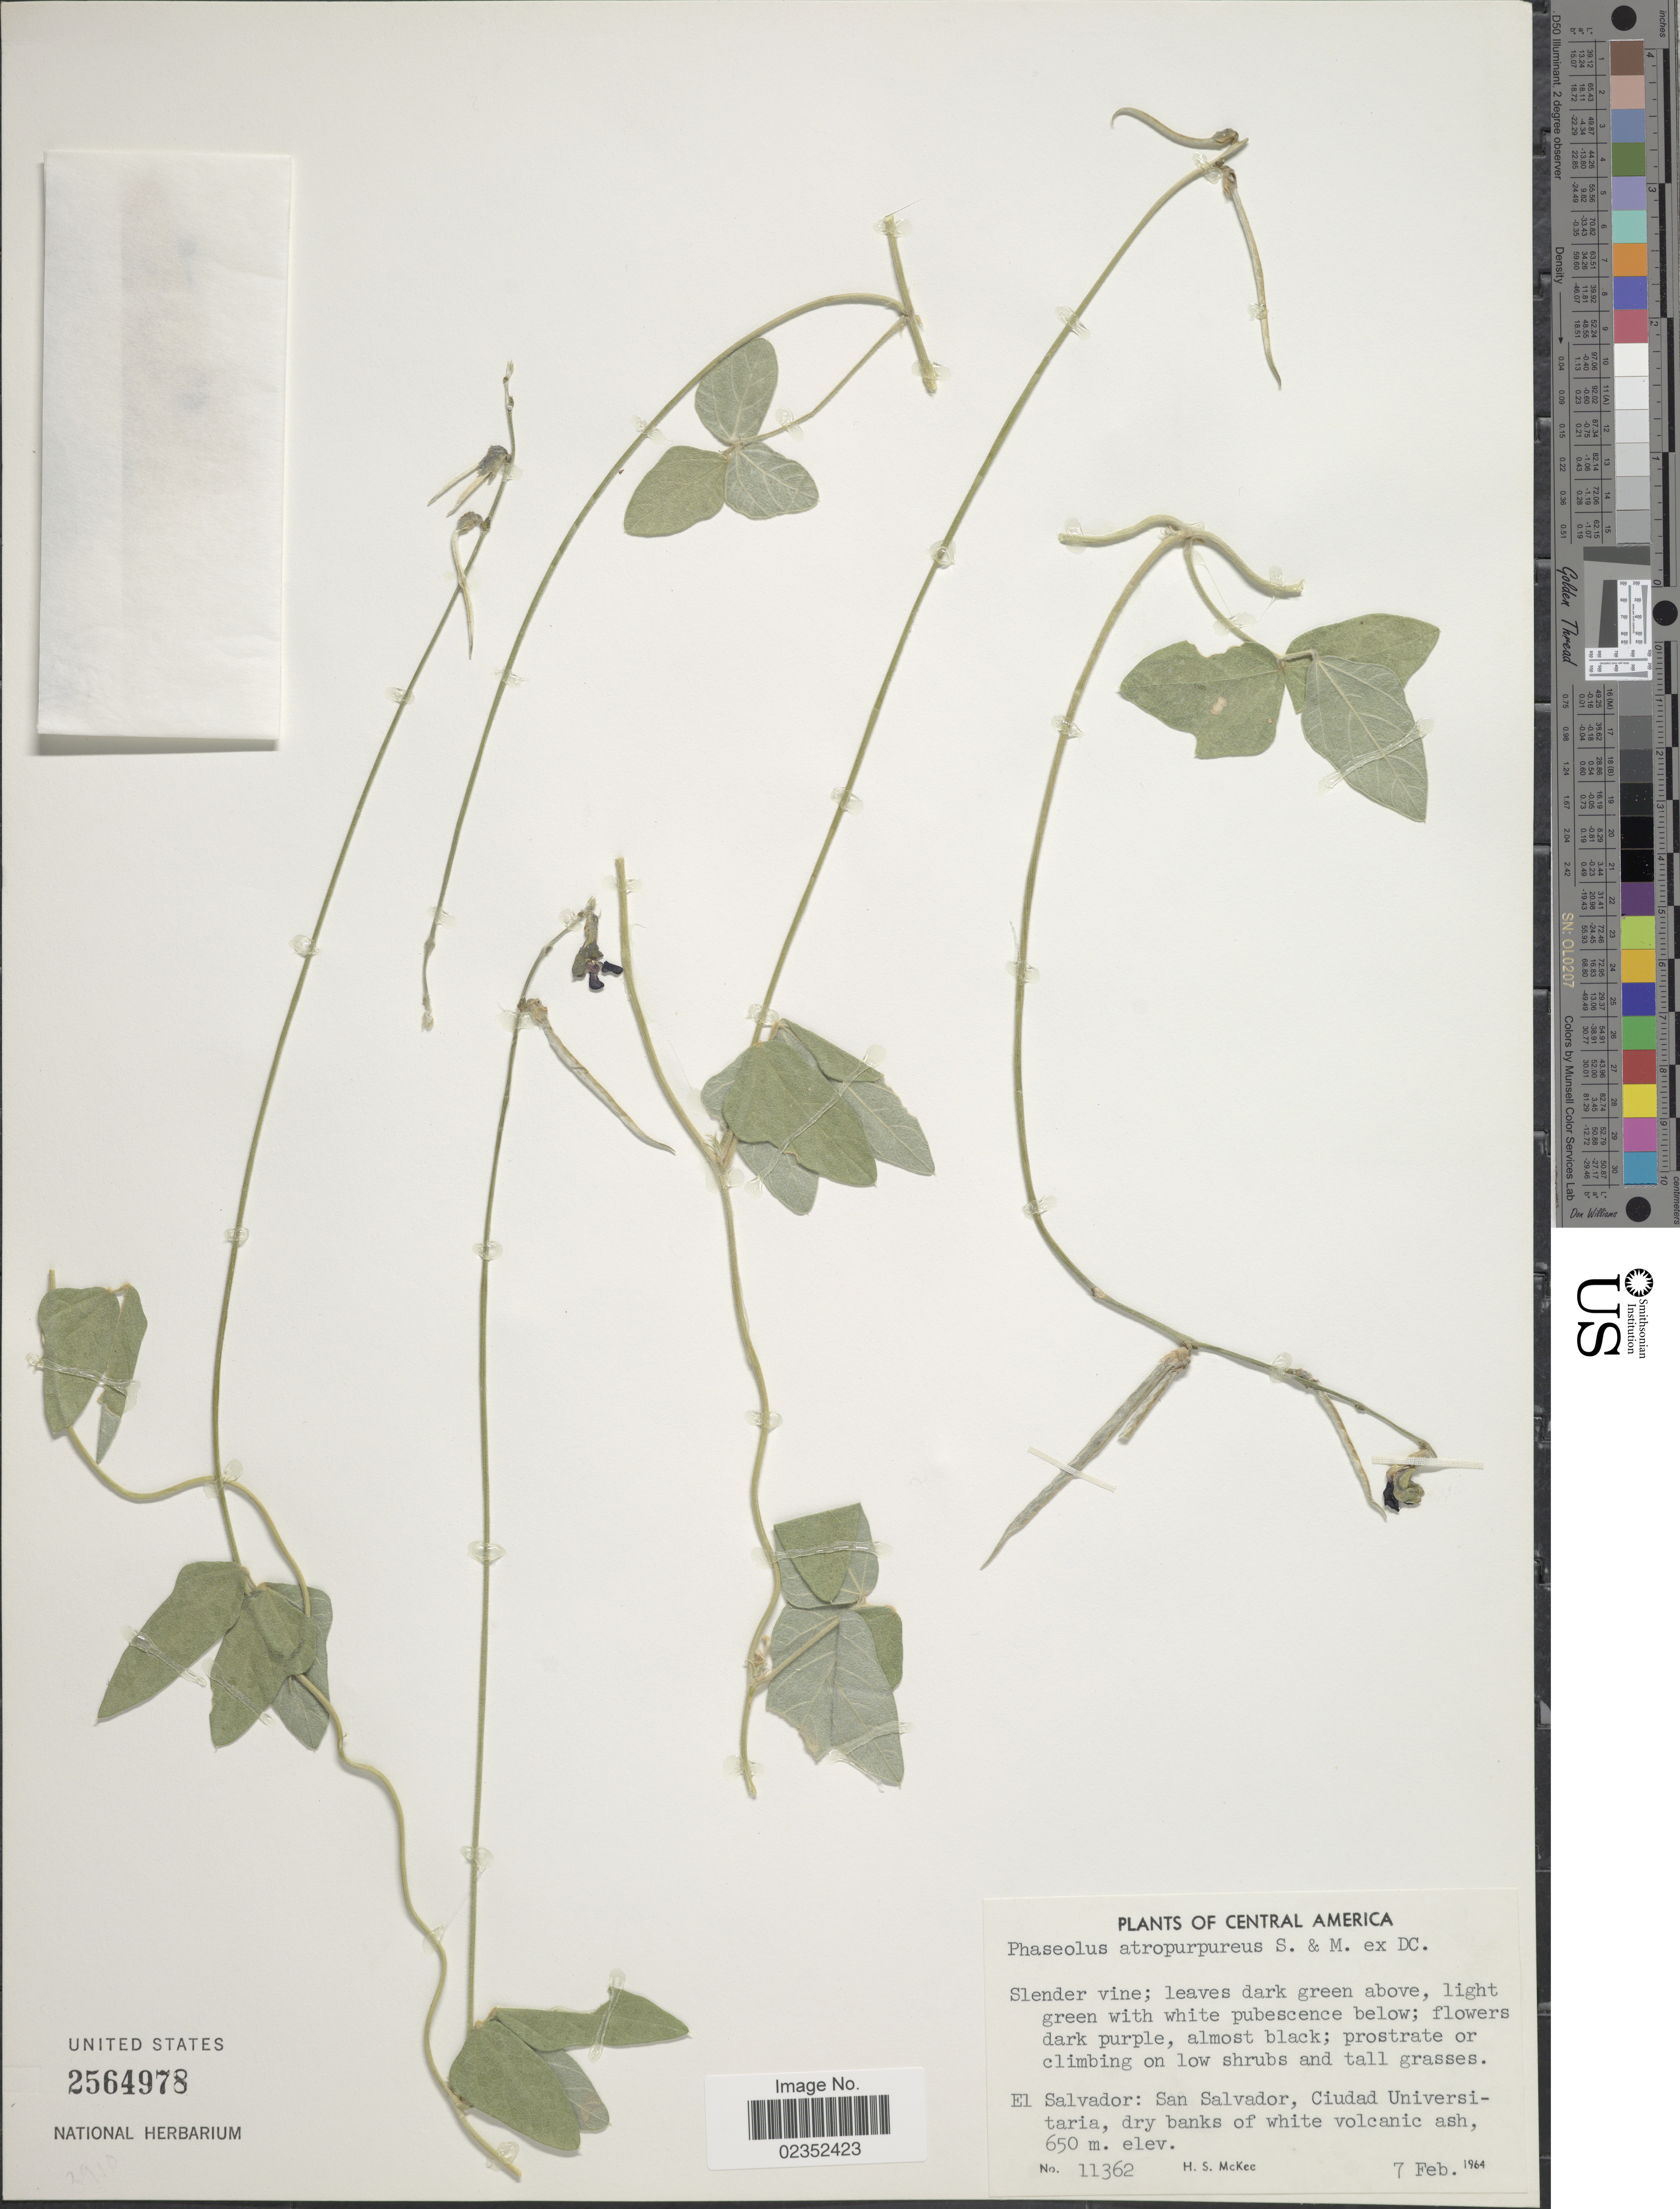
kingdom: Plantae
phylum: Tracheophyta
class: Magnoliopsida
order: Fabales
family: Fabaceae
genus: Macroptilium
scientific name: Macroptilium atropurpureum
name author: (DC.) Urb.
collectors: H. S. McKee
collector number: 11362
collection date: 1964-02-07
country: El Salvador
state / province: San Salvador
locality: Ciudad Universitaria, dry banks of white volcanic ash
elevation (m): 650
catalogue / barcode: US 2564978